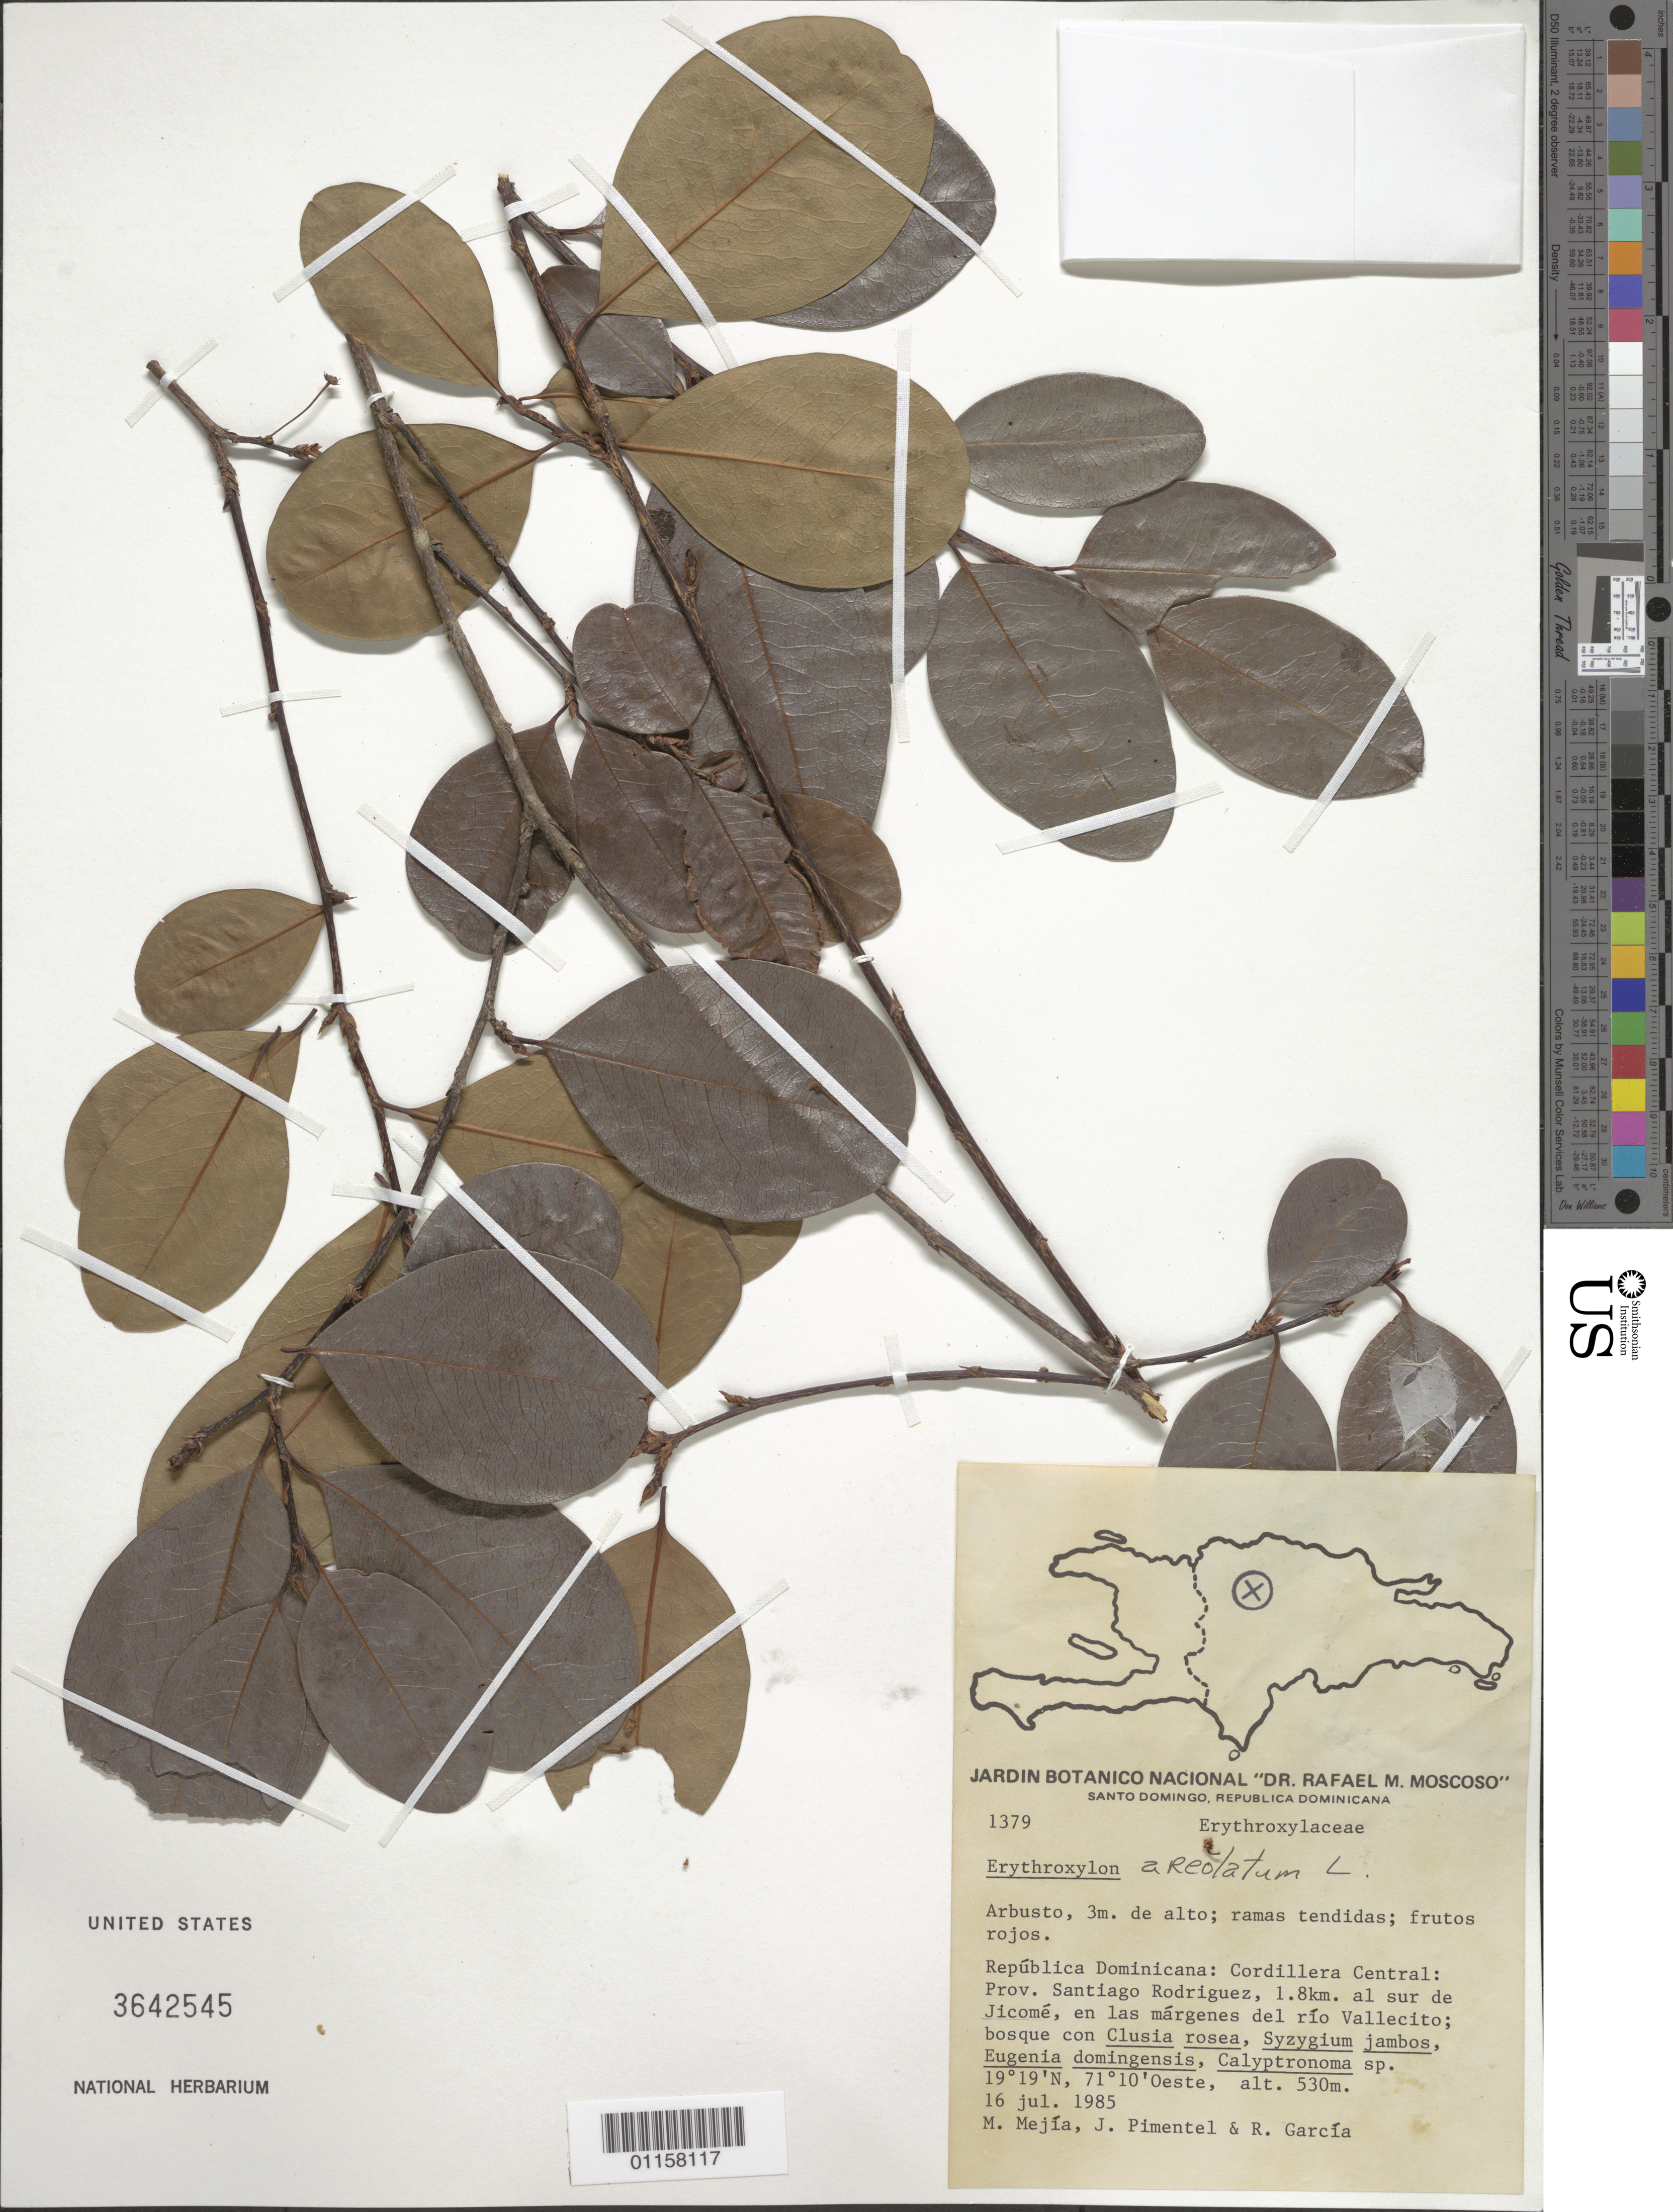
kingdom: Plantae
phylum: Tracheophyta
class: Magnoliopsida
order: Malpighiales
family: Erythroxylaceae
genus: Erythroxylum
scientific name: Erythroxylum aerolatum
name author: L.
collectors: M. Mejia, J. Pimentel & R. G. García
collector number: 1379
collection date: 1985-07-16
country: Dominican Republic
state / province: Santiago Rodríguez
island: Hispaniola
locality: Cordillera Central; 1.8 km al sur de Jicomé, en el margenes del río Vallecito.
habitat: Bosque con Clusia rosea, Syzygium jambos, Eugenia domingensis, Calyptronoma sp.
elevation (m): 530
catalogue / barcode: US 3642545